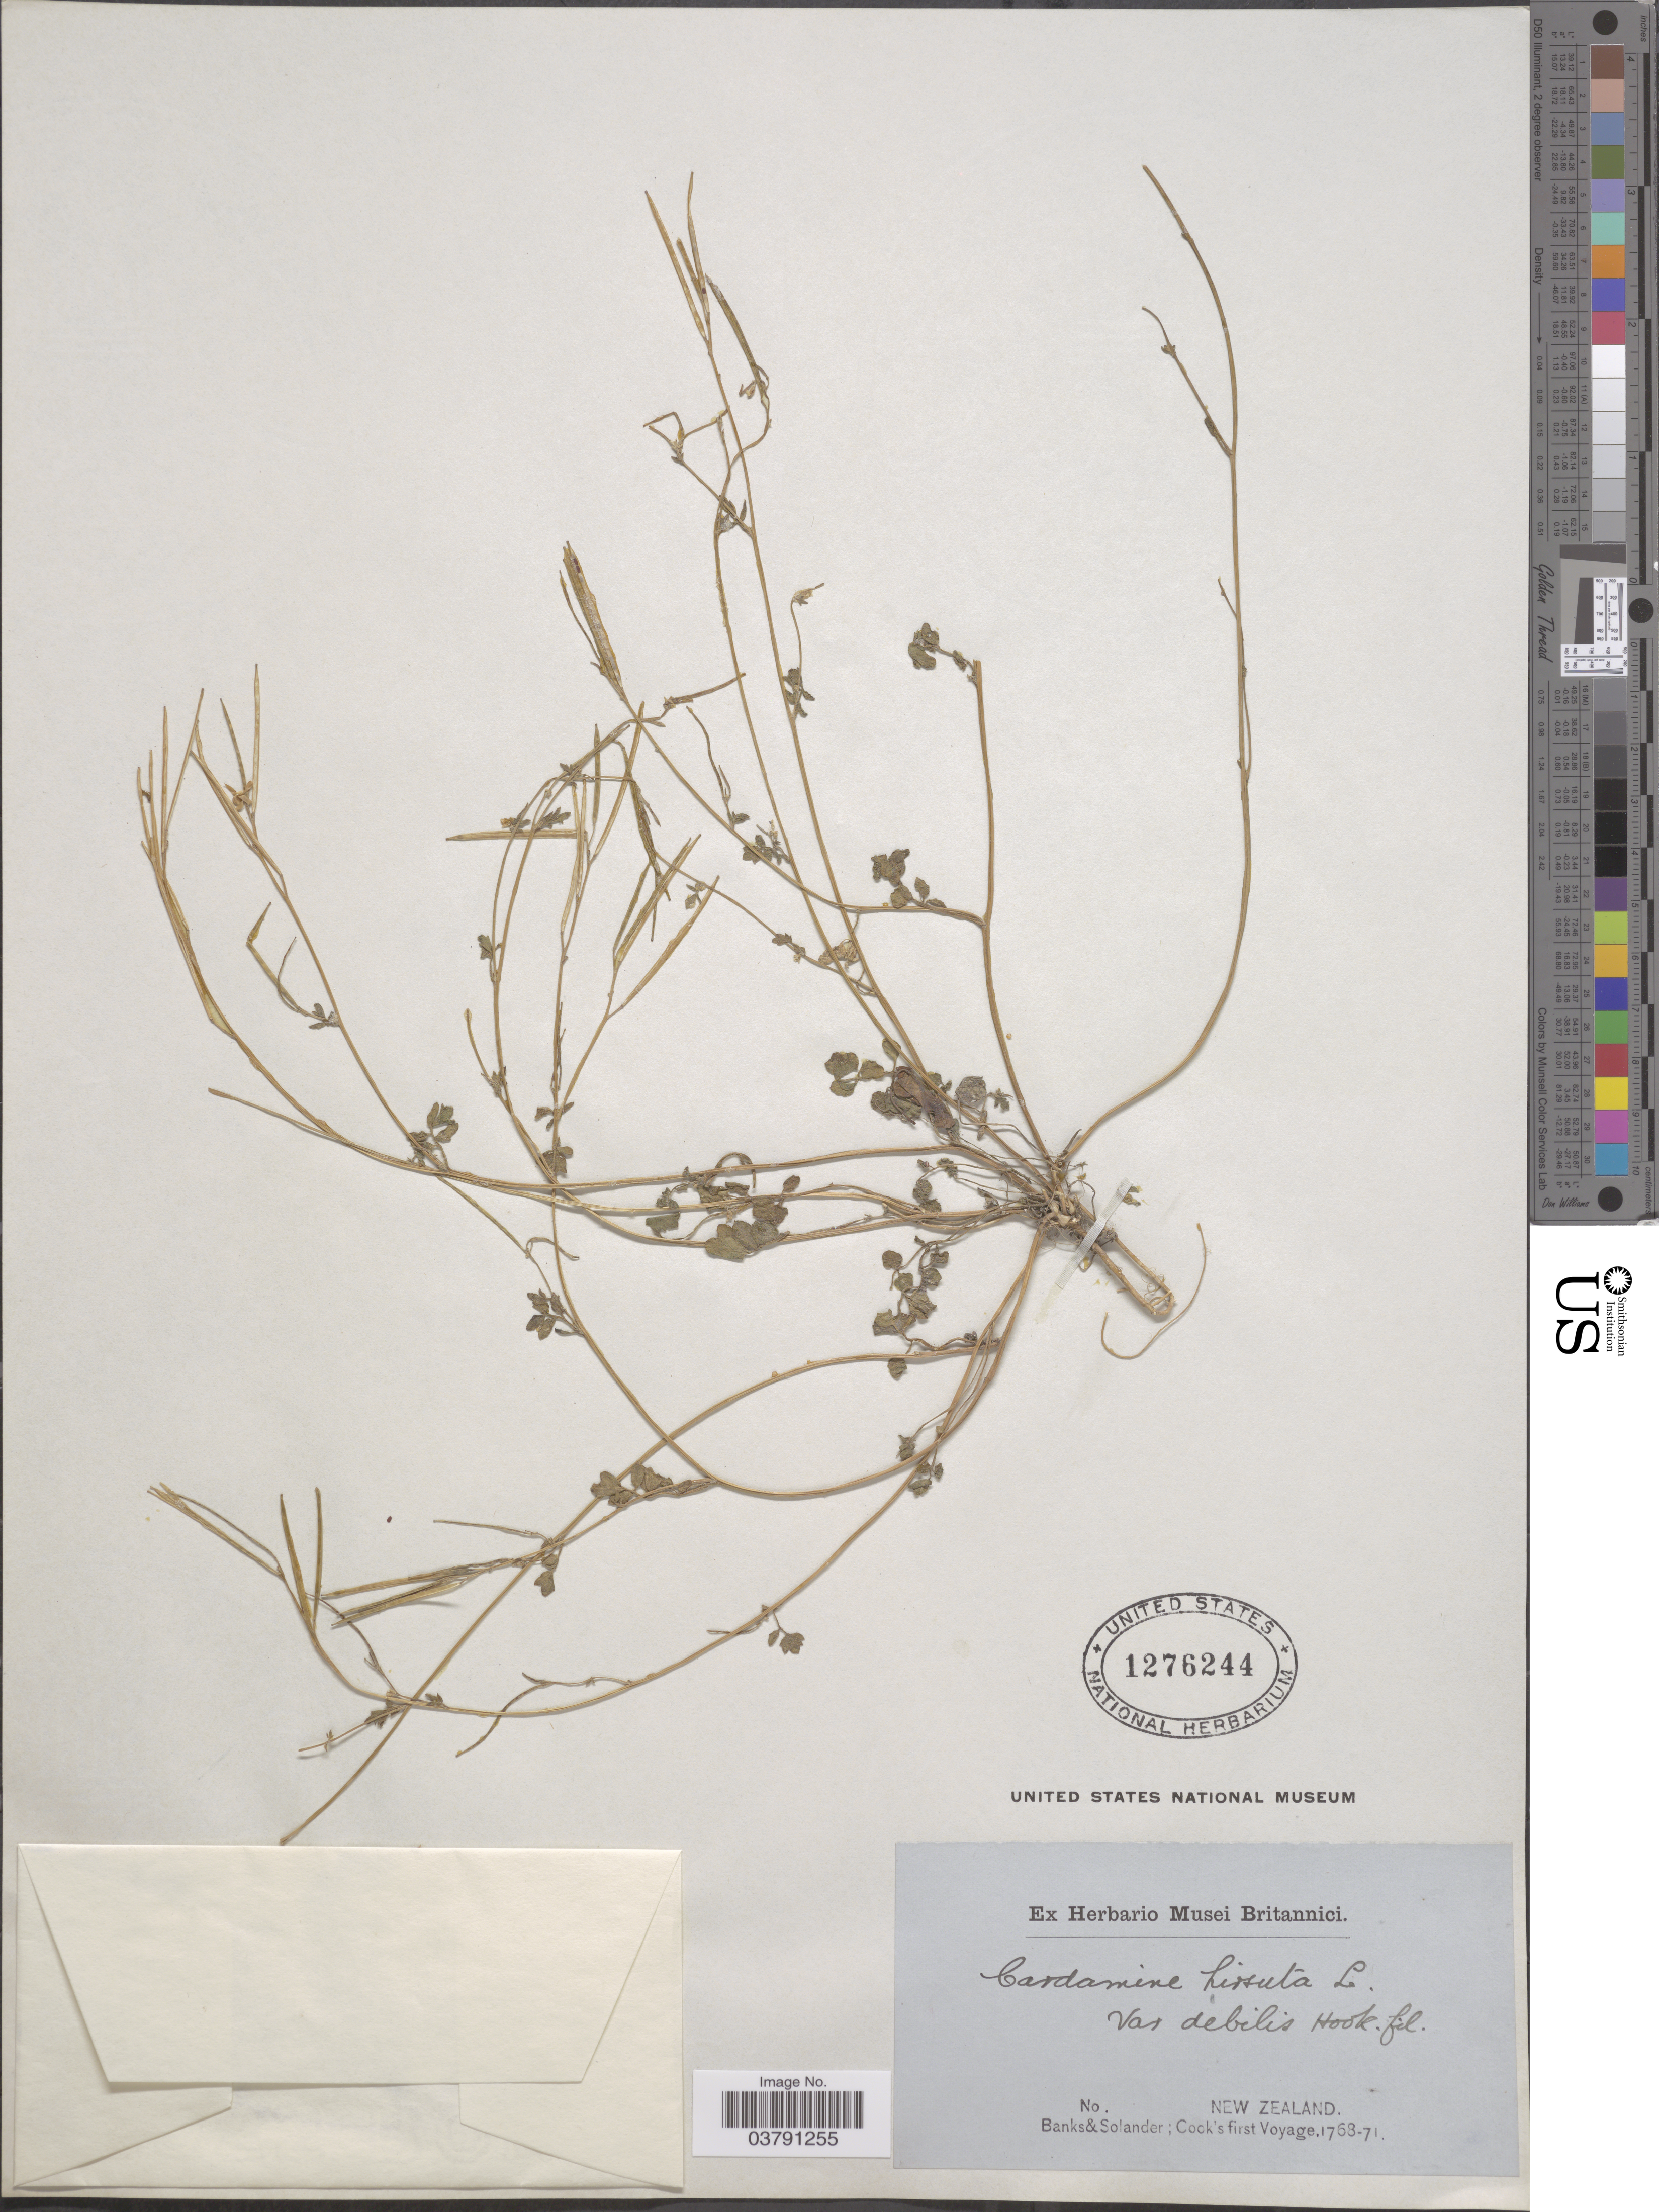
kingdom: Plantae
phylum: Tracheophyta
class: Magnoliopsida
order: Brassicales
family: Brassicaceae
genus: Cardamine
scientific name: Cardamine heterophylla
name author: Host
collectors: -- Banks & -- Solander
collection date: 1768/1771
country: New Zealand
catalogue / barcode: US 1276244